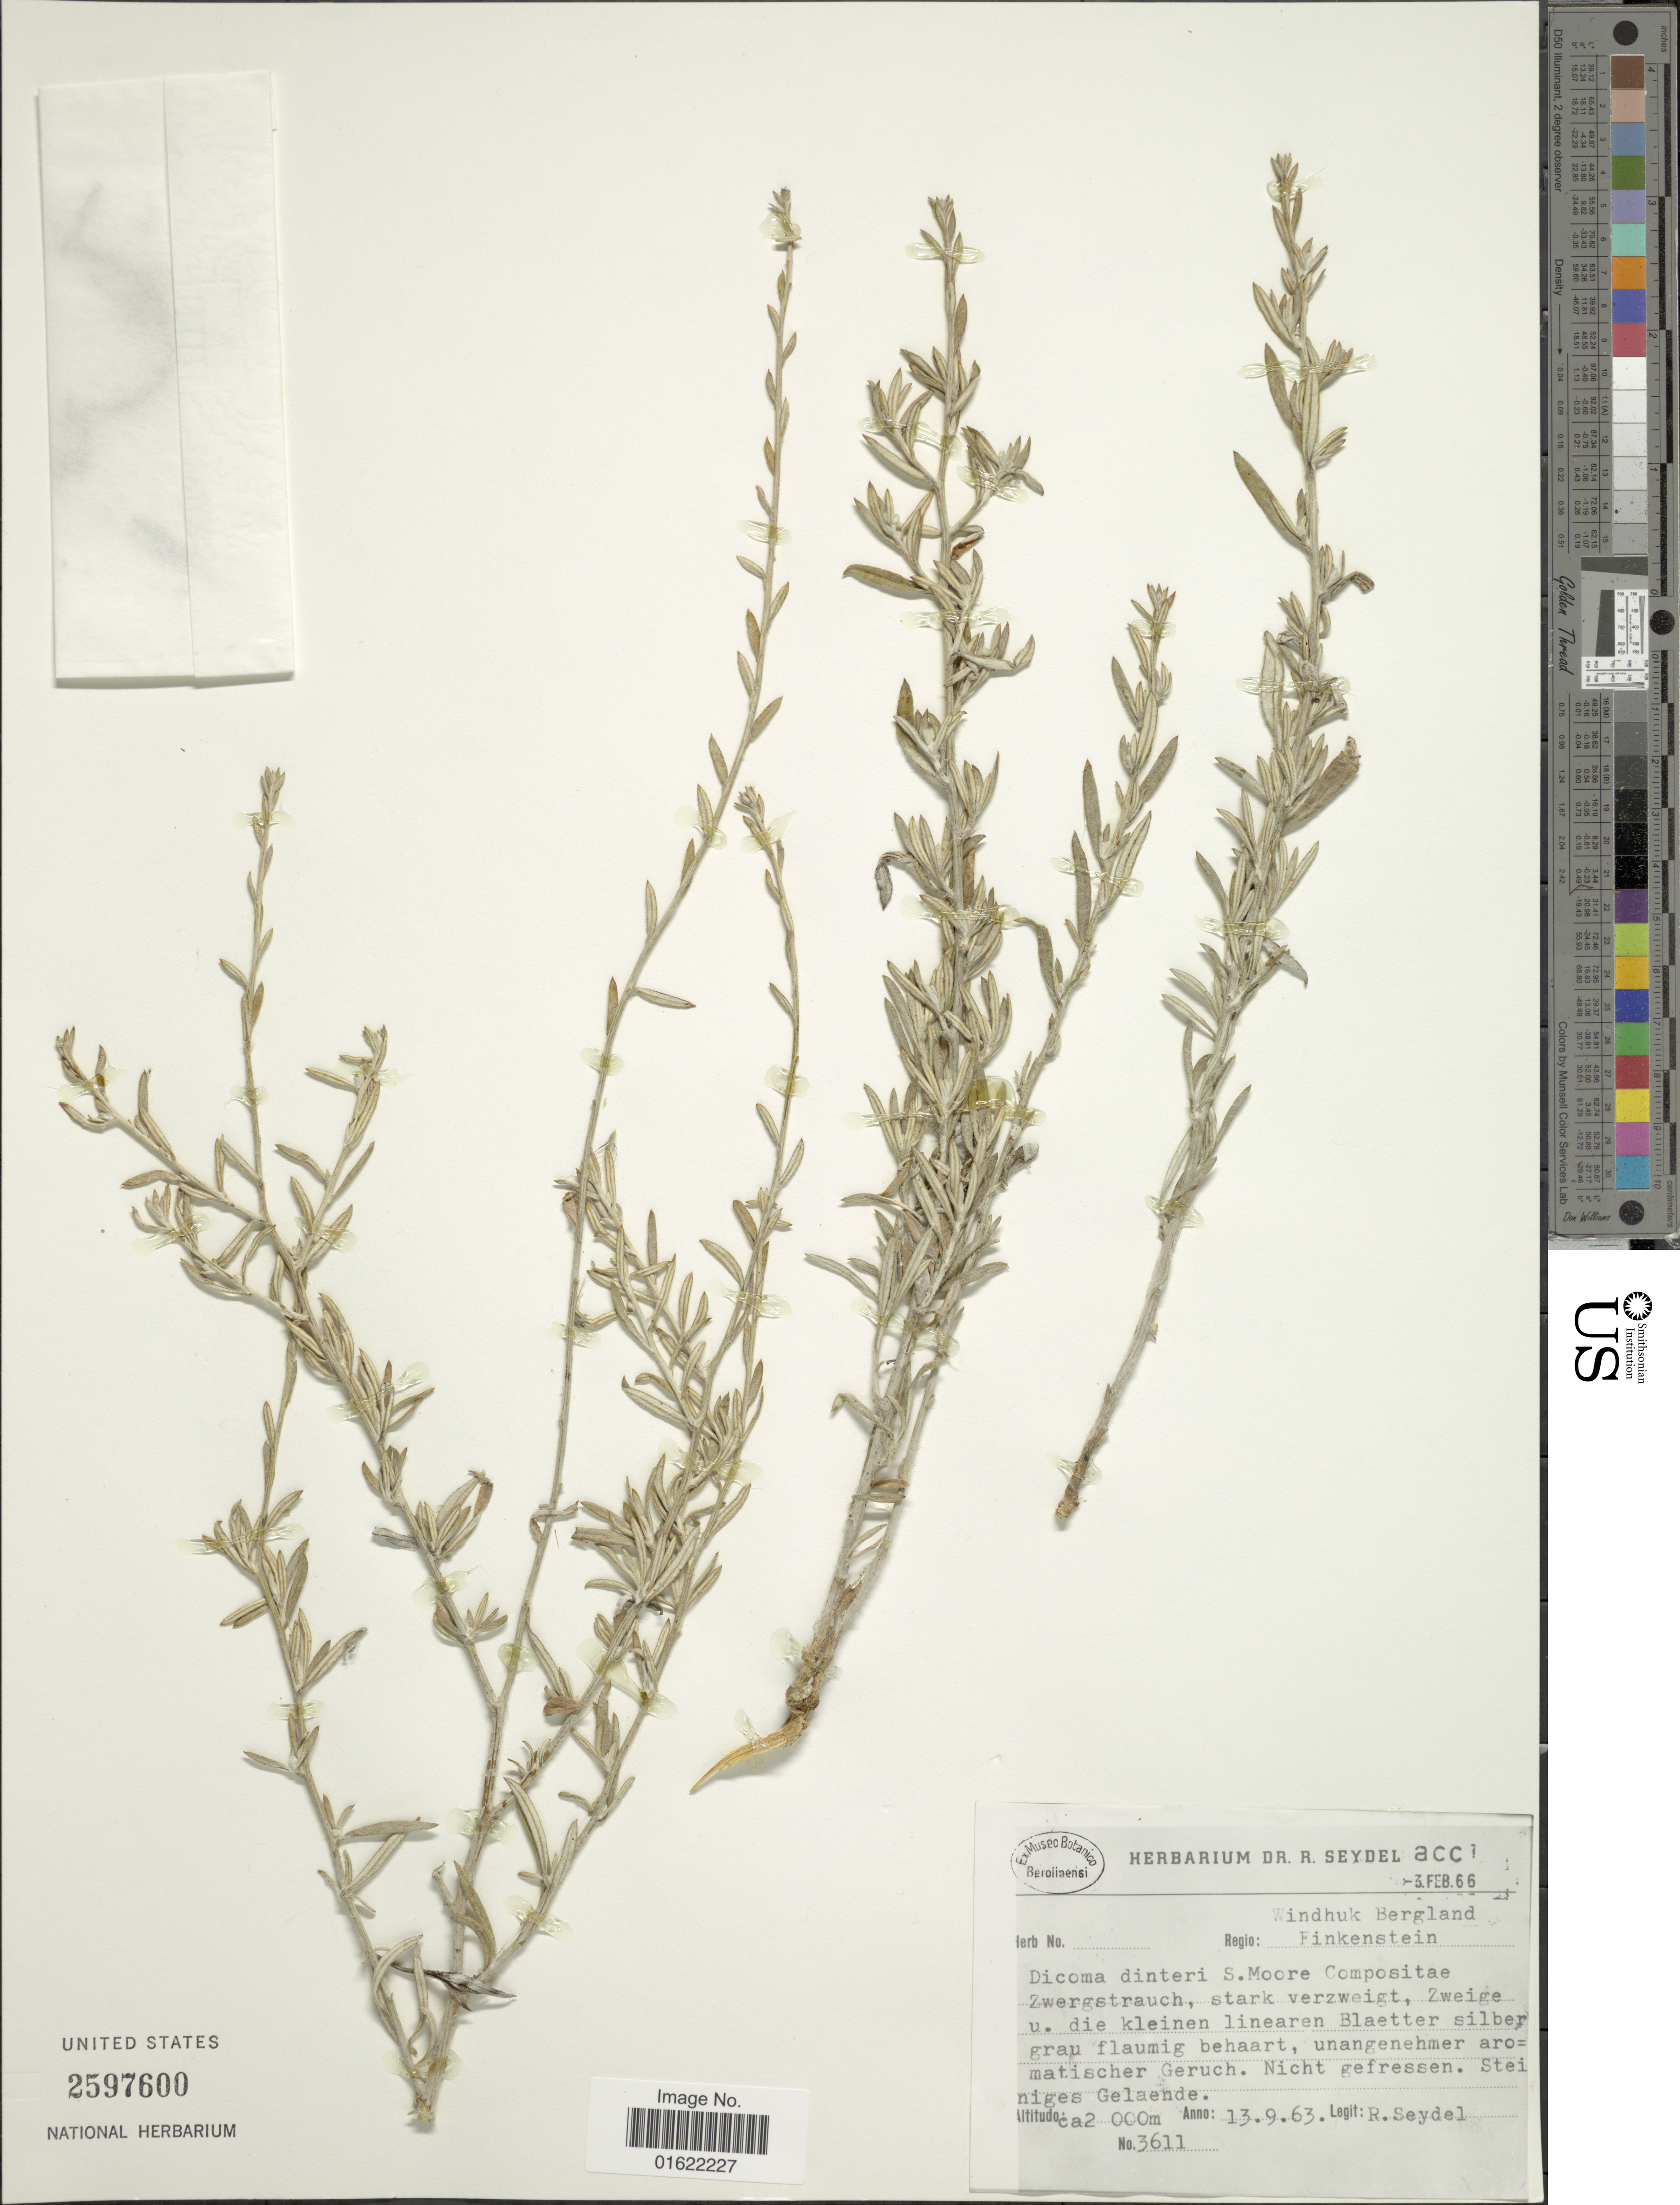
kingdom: Plantae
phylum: Tracheophyta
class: Magnoliopsida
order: Asterales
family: Asteraceae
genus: Dicoma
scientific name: Dicoma dinteri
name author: S. Moore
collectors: R. Seydel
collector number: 3611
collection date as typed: Transcribed d/m/y: 13/9/63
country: Namibia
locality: Windhuk Bergland. Regio.: Finkenstein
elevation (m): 2000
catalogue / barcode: US 2597600